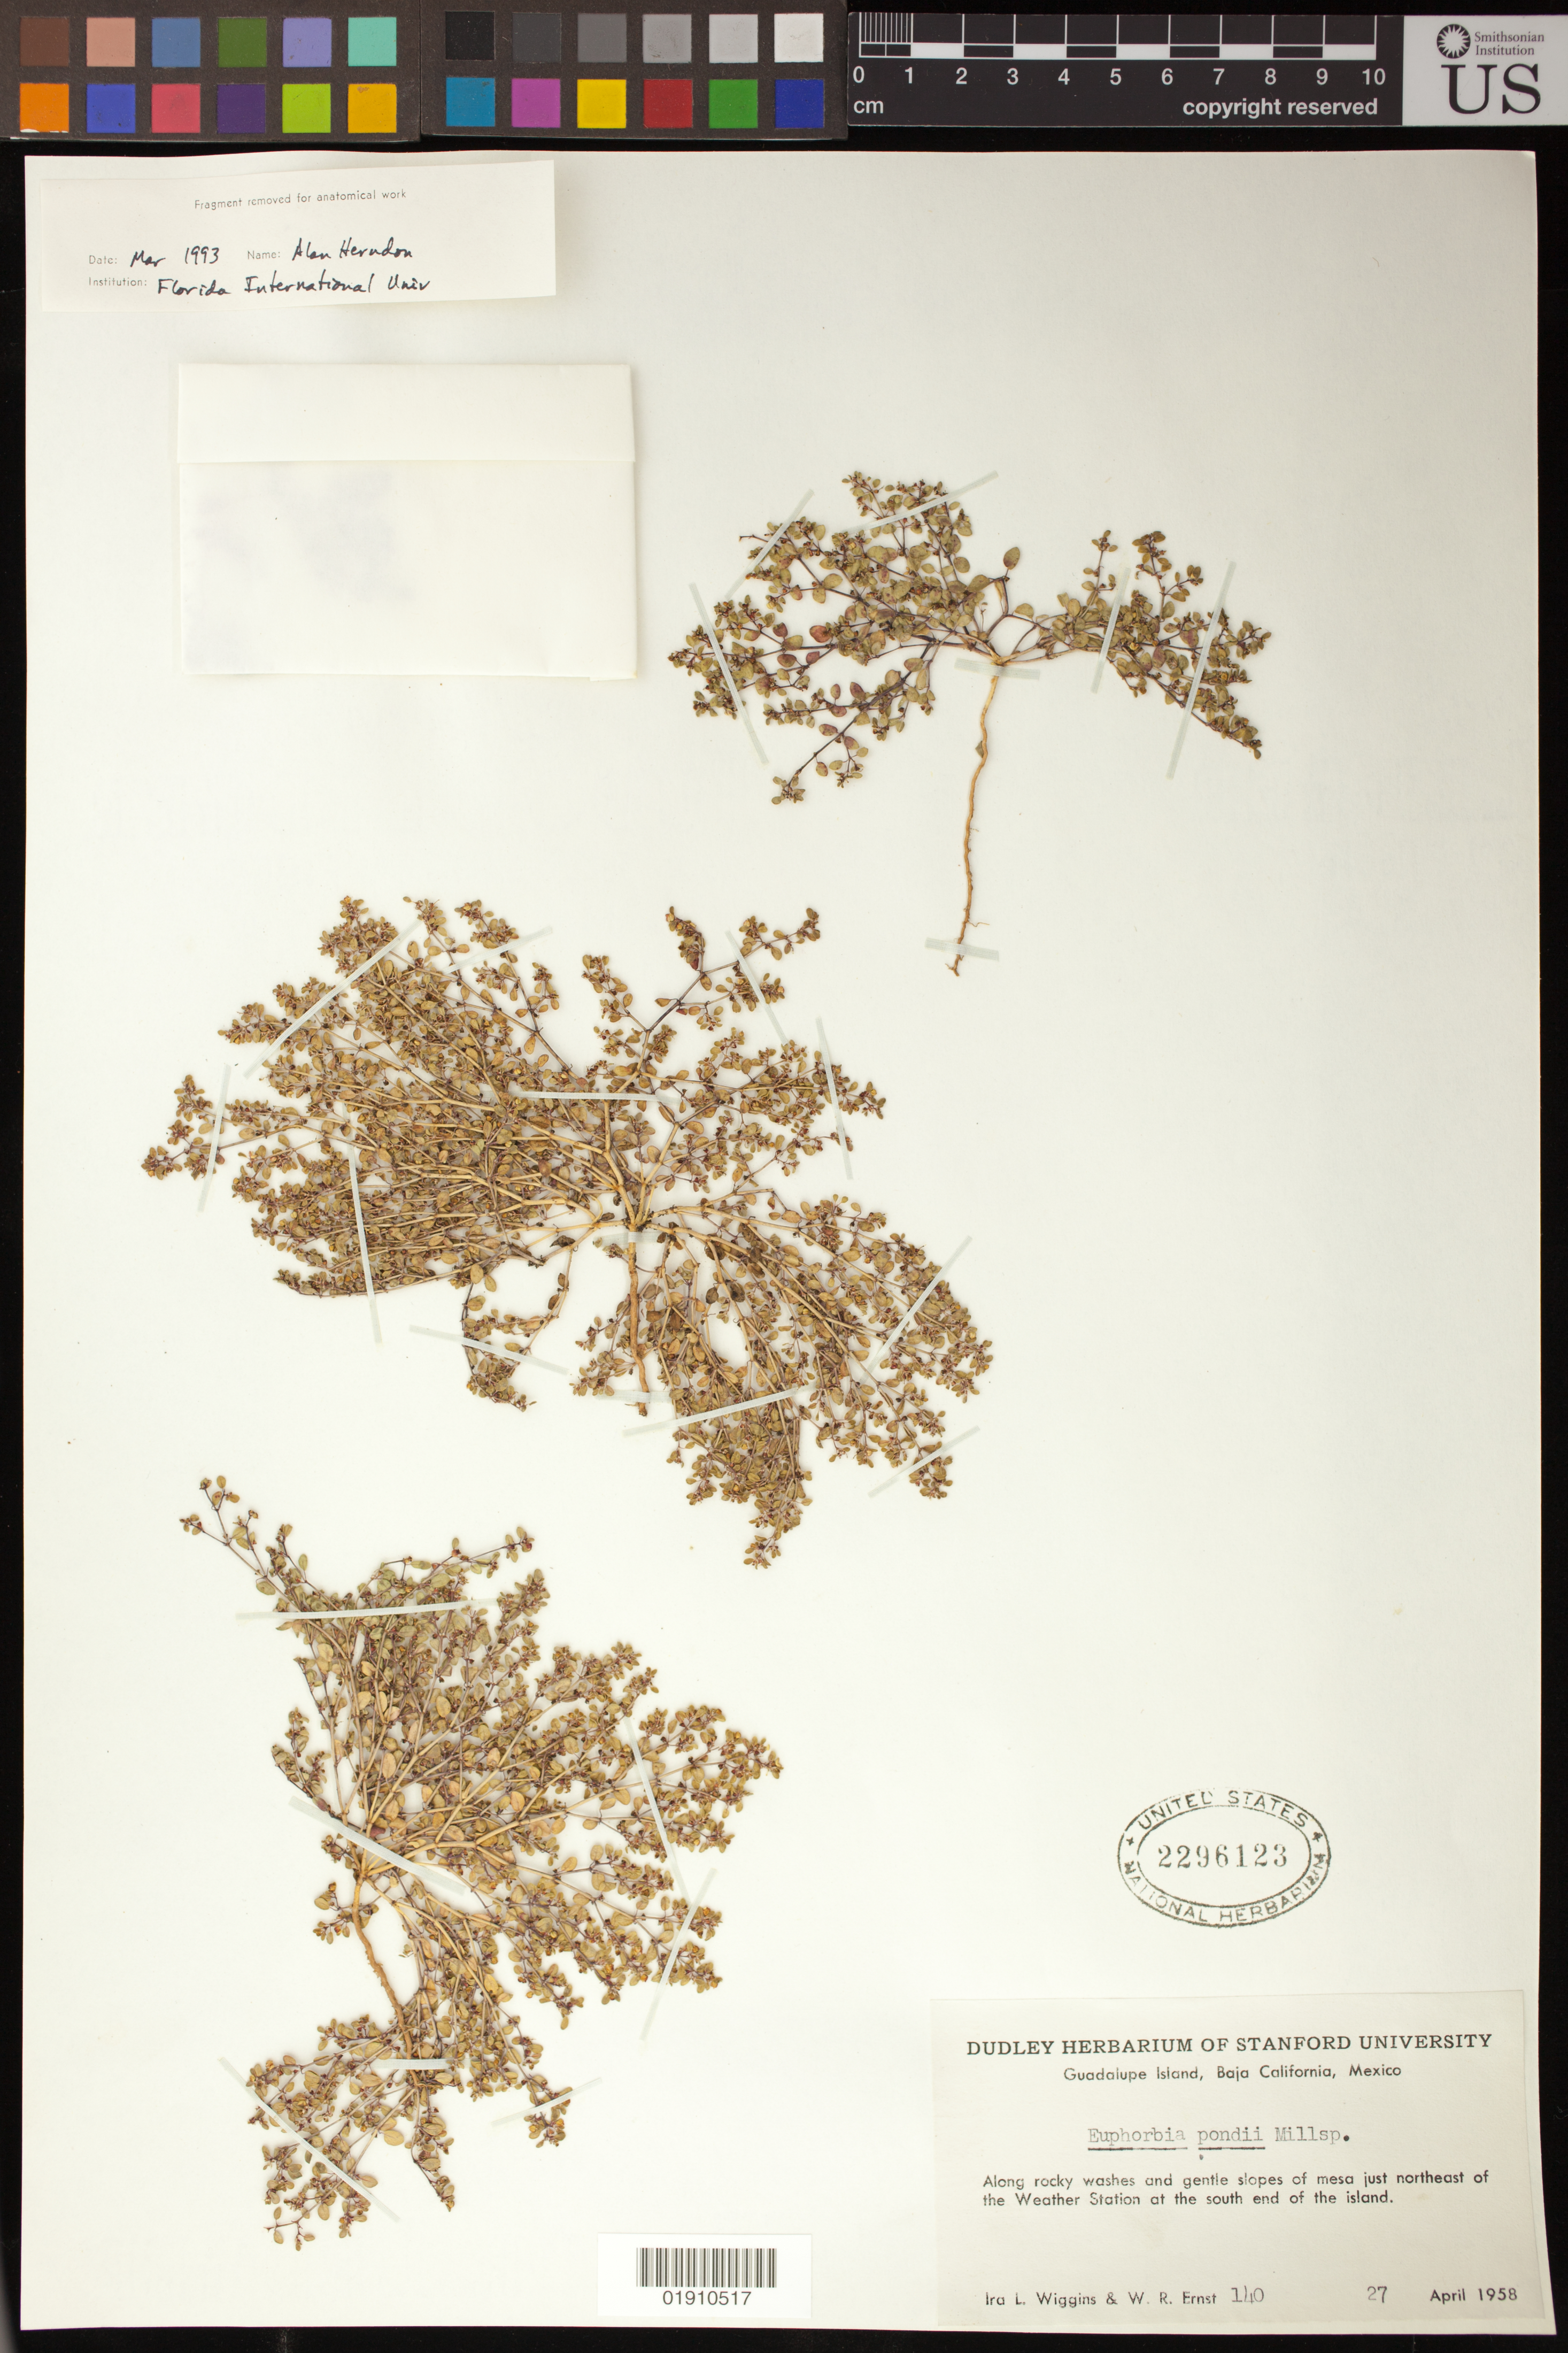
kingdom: Plantae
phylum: Tracheophyta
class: Magnoliopsida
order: Malpighiales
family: Euphorbiaceae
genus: Euphorbia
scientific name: Euphorbia pondii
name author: Millsp. ex Vasey & Rose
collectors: I. L. Wiggins & W. R. Ernst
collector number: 140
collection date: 1958-04-27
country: Mexico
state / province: Baja California Norte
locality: Guadalupe Island; Among rocky washes and gentle slopes of mesa just northeast of the Weather Station at the south end of the island.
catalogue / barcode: US 2296123